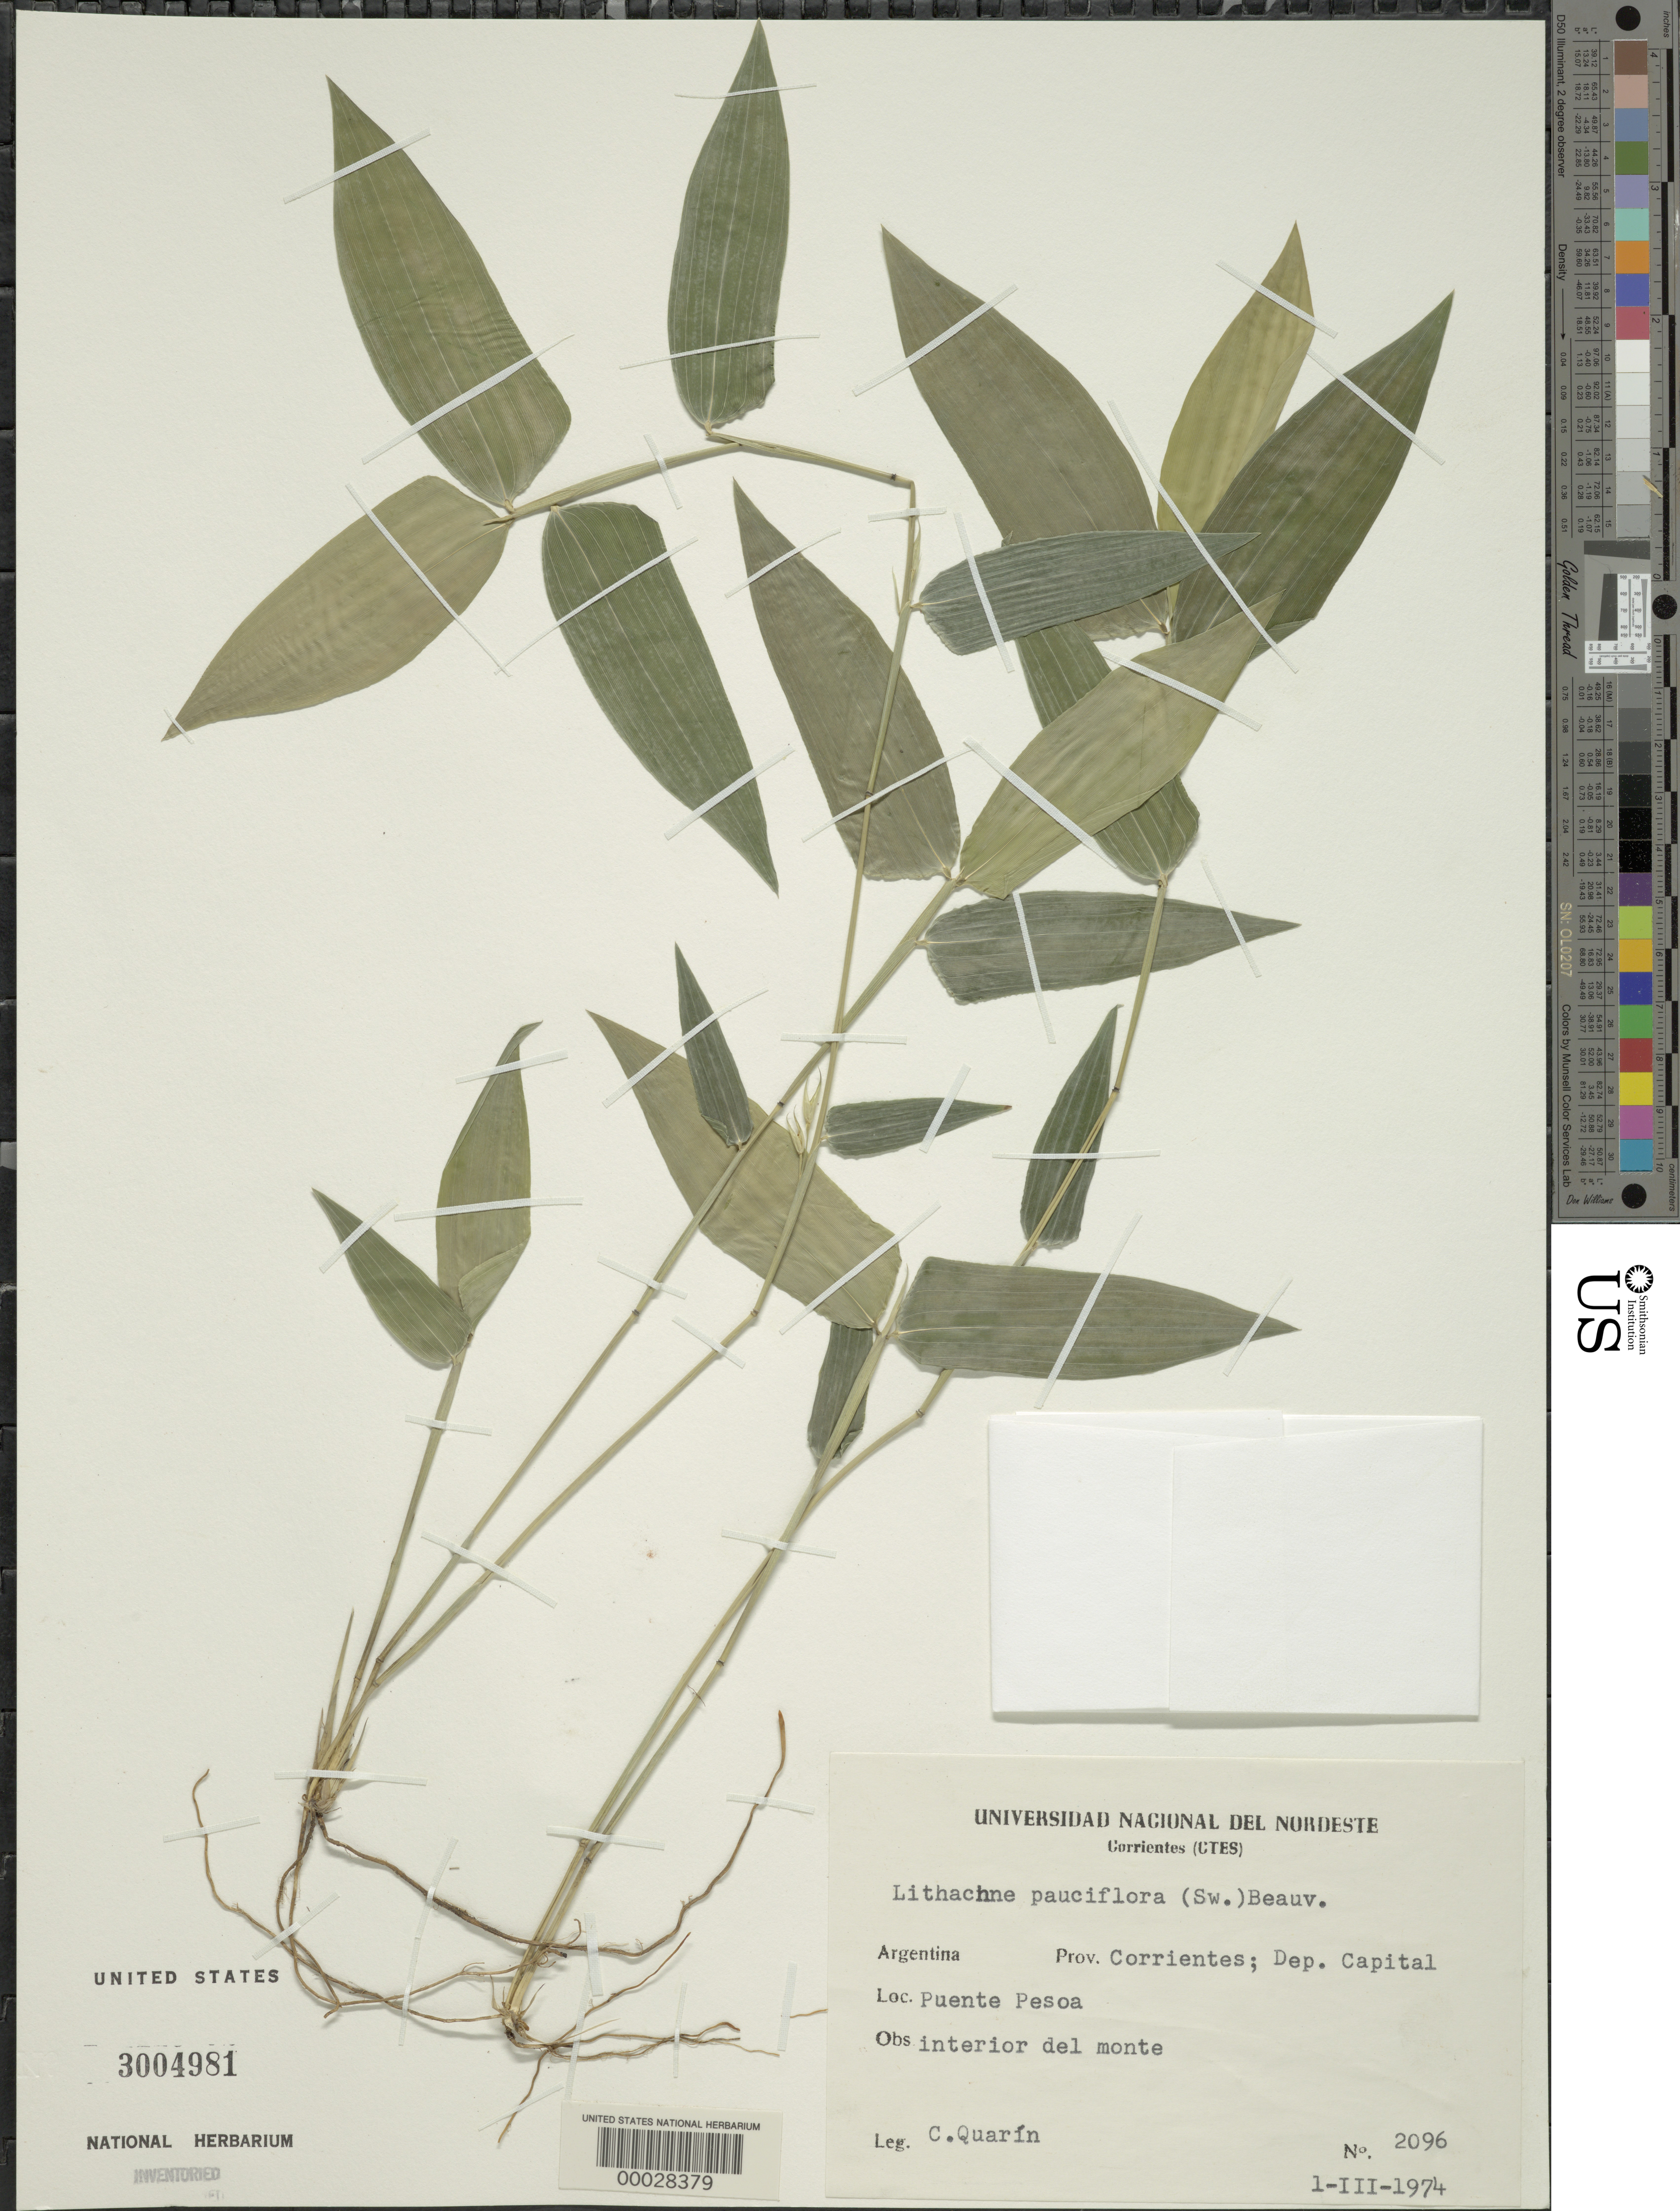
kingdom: Plantae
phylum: Tracheophyta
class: Liliopsida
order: Poales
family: Poaceae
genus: Lithachne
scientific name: Lithachne pauciflora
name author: (Sw.) P. Beauv.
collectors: C. Quarin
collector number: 2096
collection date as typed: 01 Mar 1974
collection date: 1974-03-01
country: Argentina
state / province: Corrientes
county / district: Capital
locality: Puente Pesoa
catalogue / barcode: US 3004981